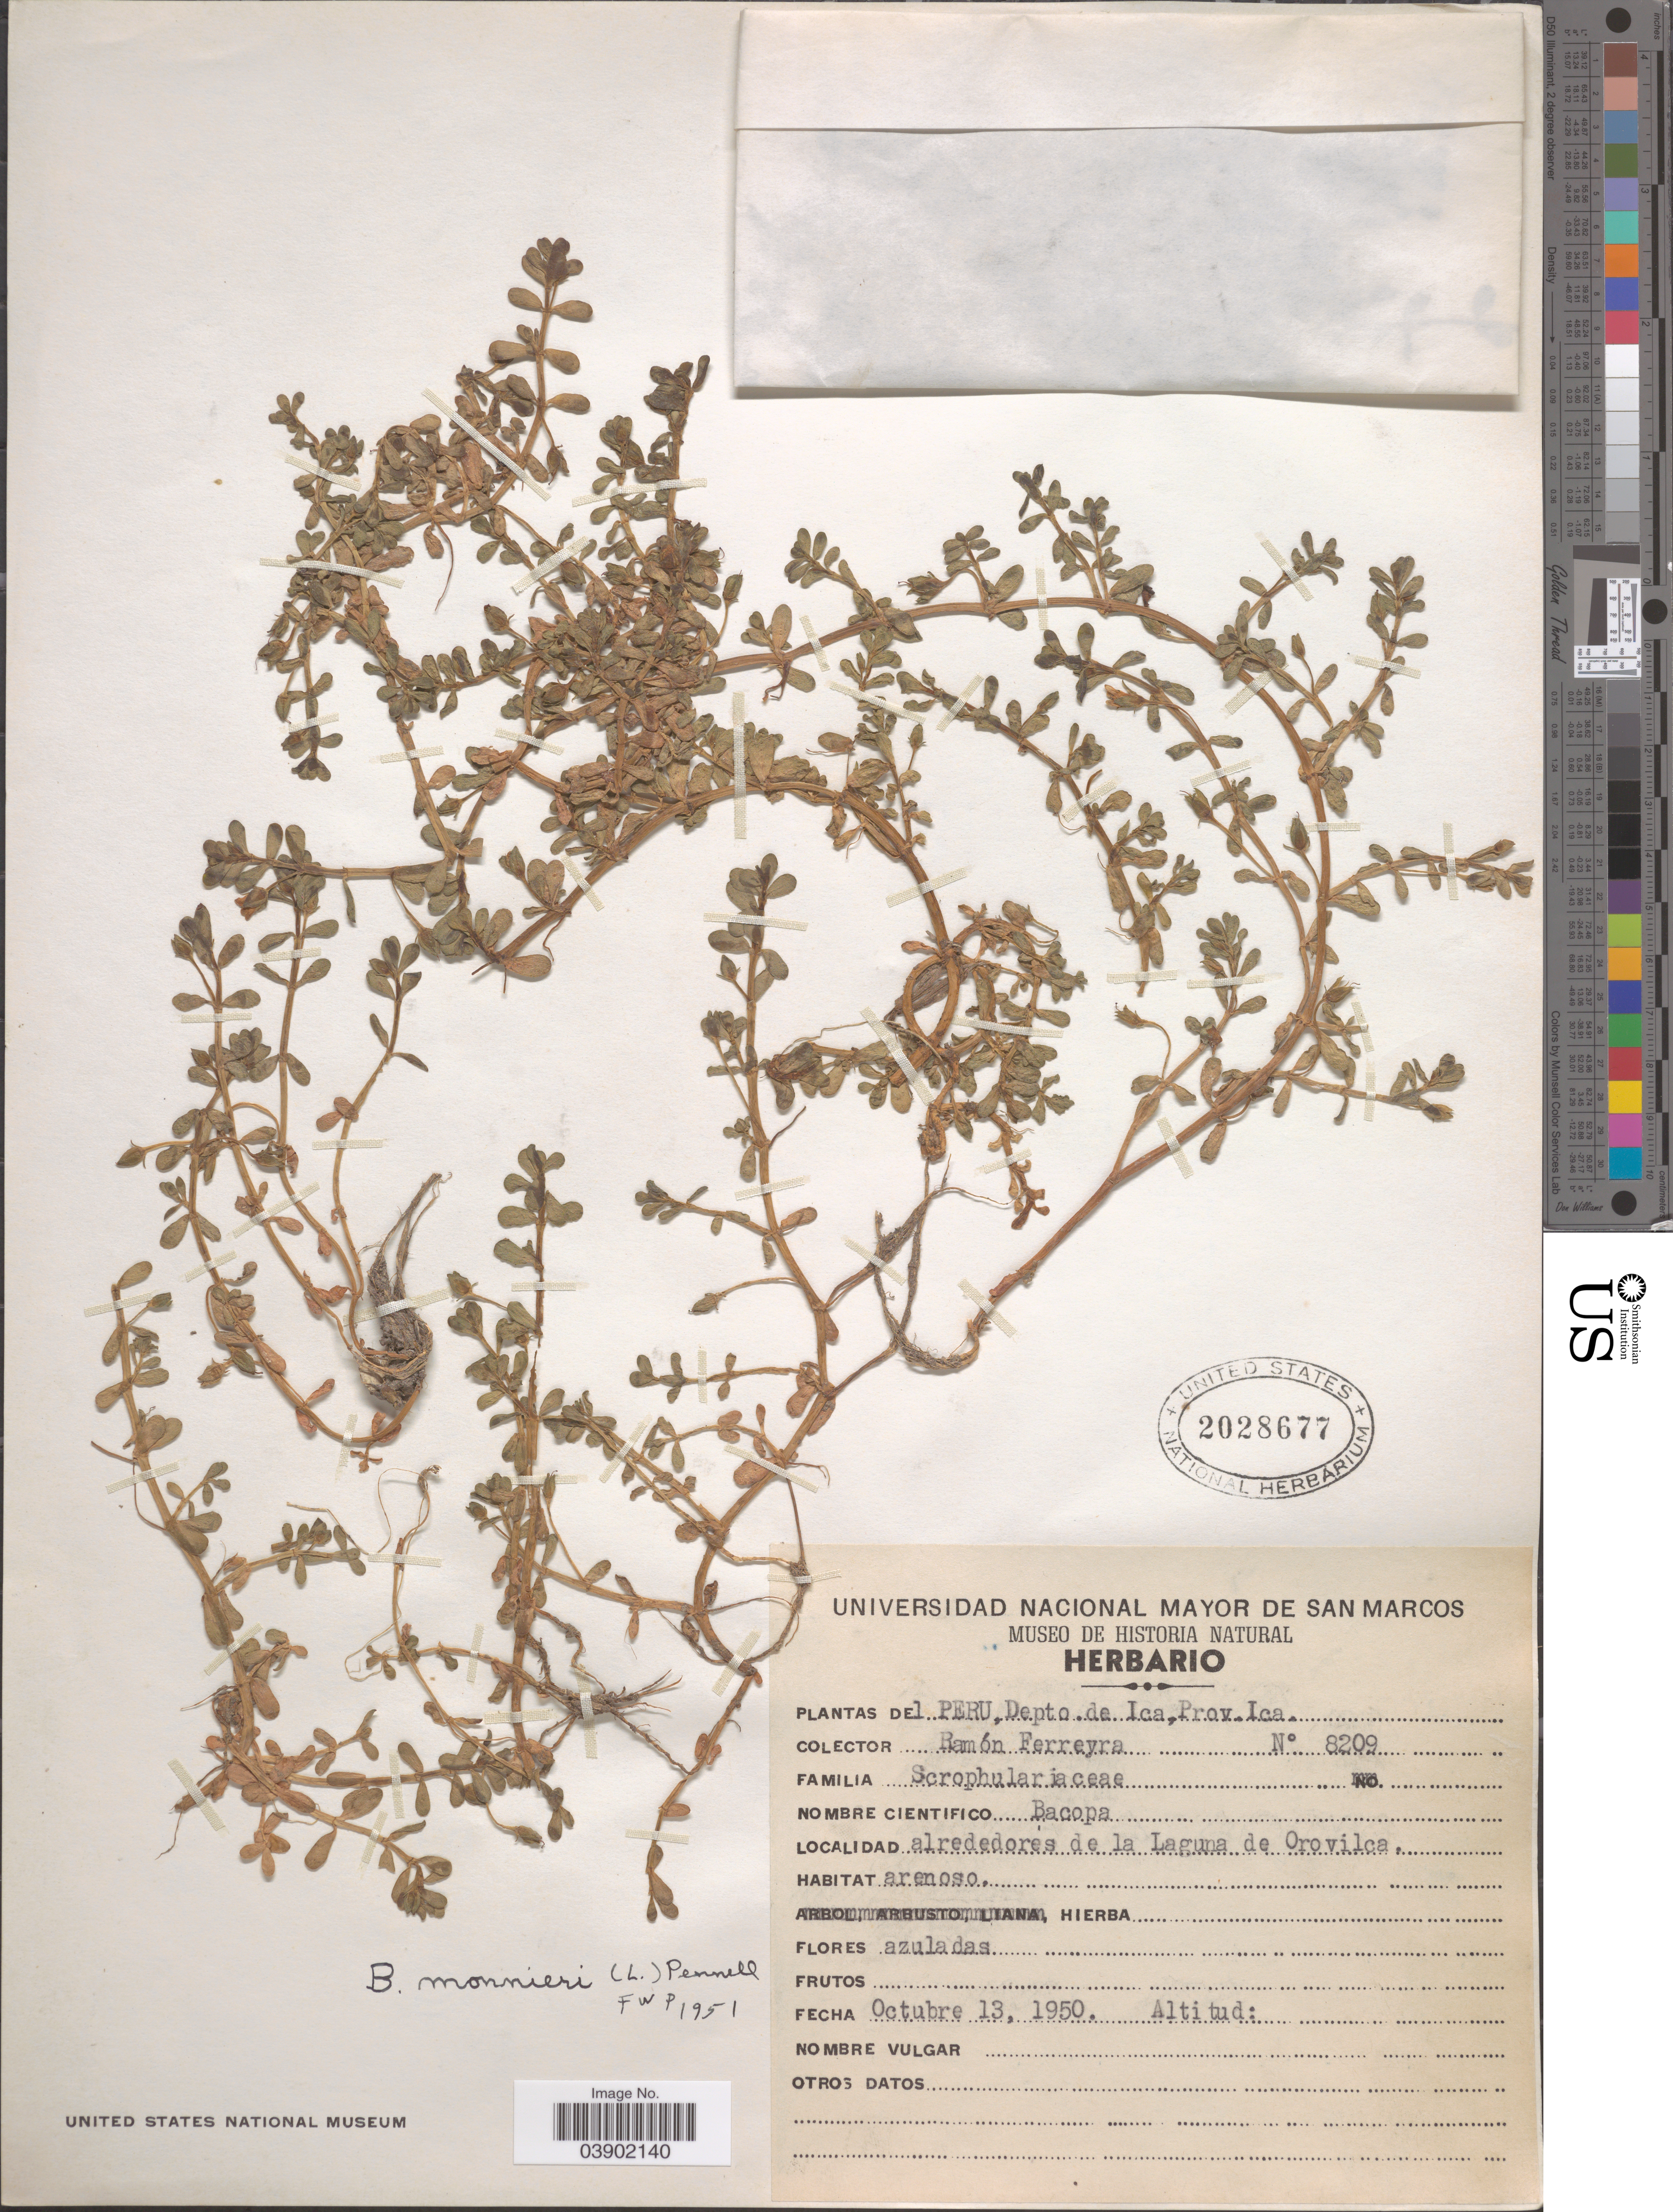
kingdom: Plantae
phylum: Tracheophyta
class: Magnoliopsida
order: Lamiales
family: Plantaginaceae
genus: Bacopa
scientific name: Bacopa monnieri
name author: (L.) Pennell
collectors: R. A. Ferreyra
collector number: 8209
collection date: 1950-10-13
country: Peru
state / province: Ica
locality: Depto. de Ica. Alrededores de la Laguna de Orovilca.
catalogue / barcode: US 2028677